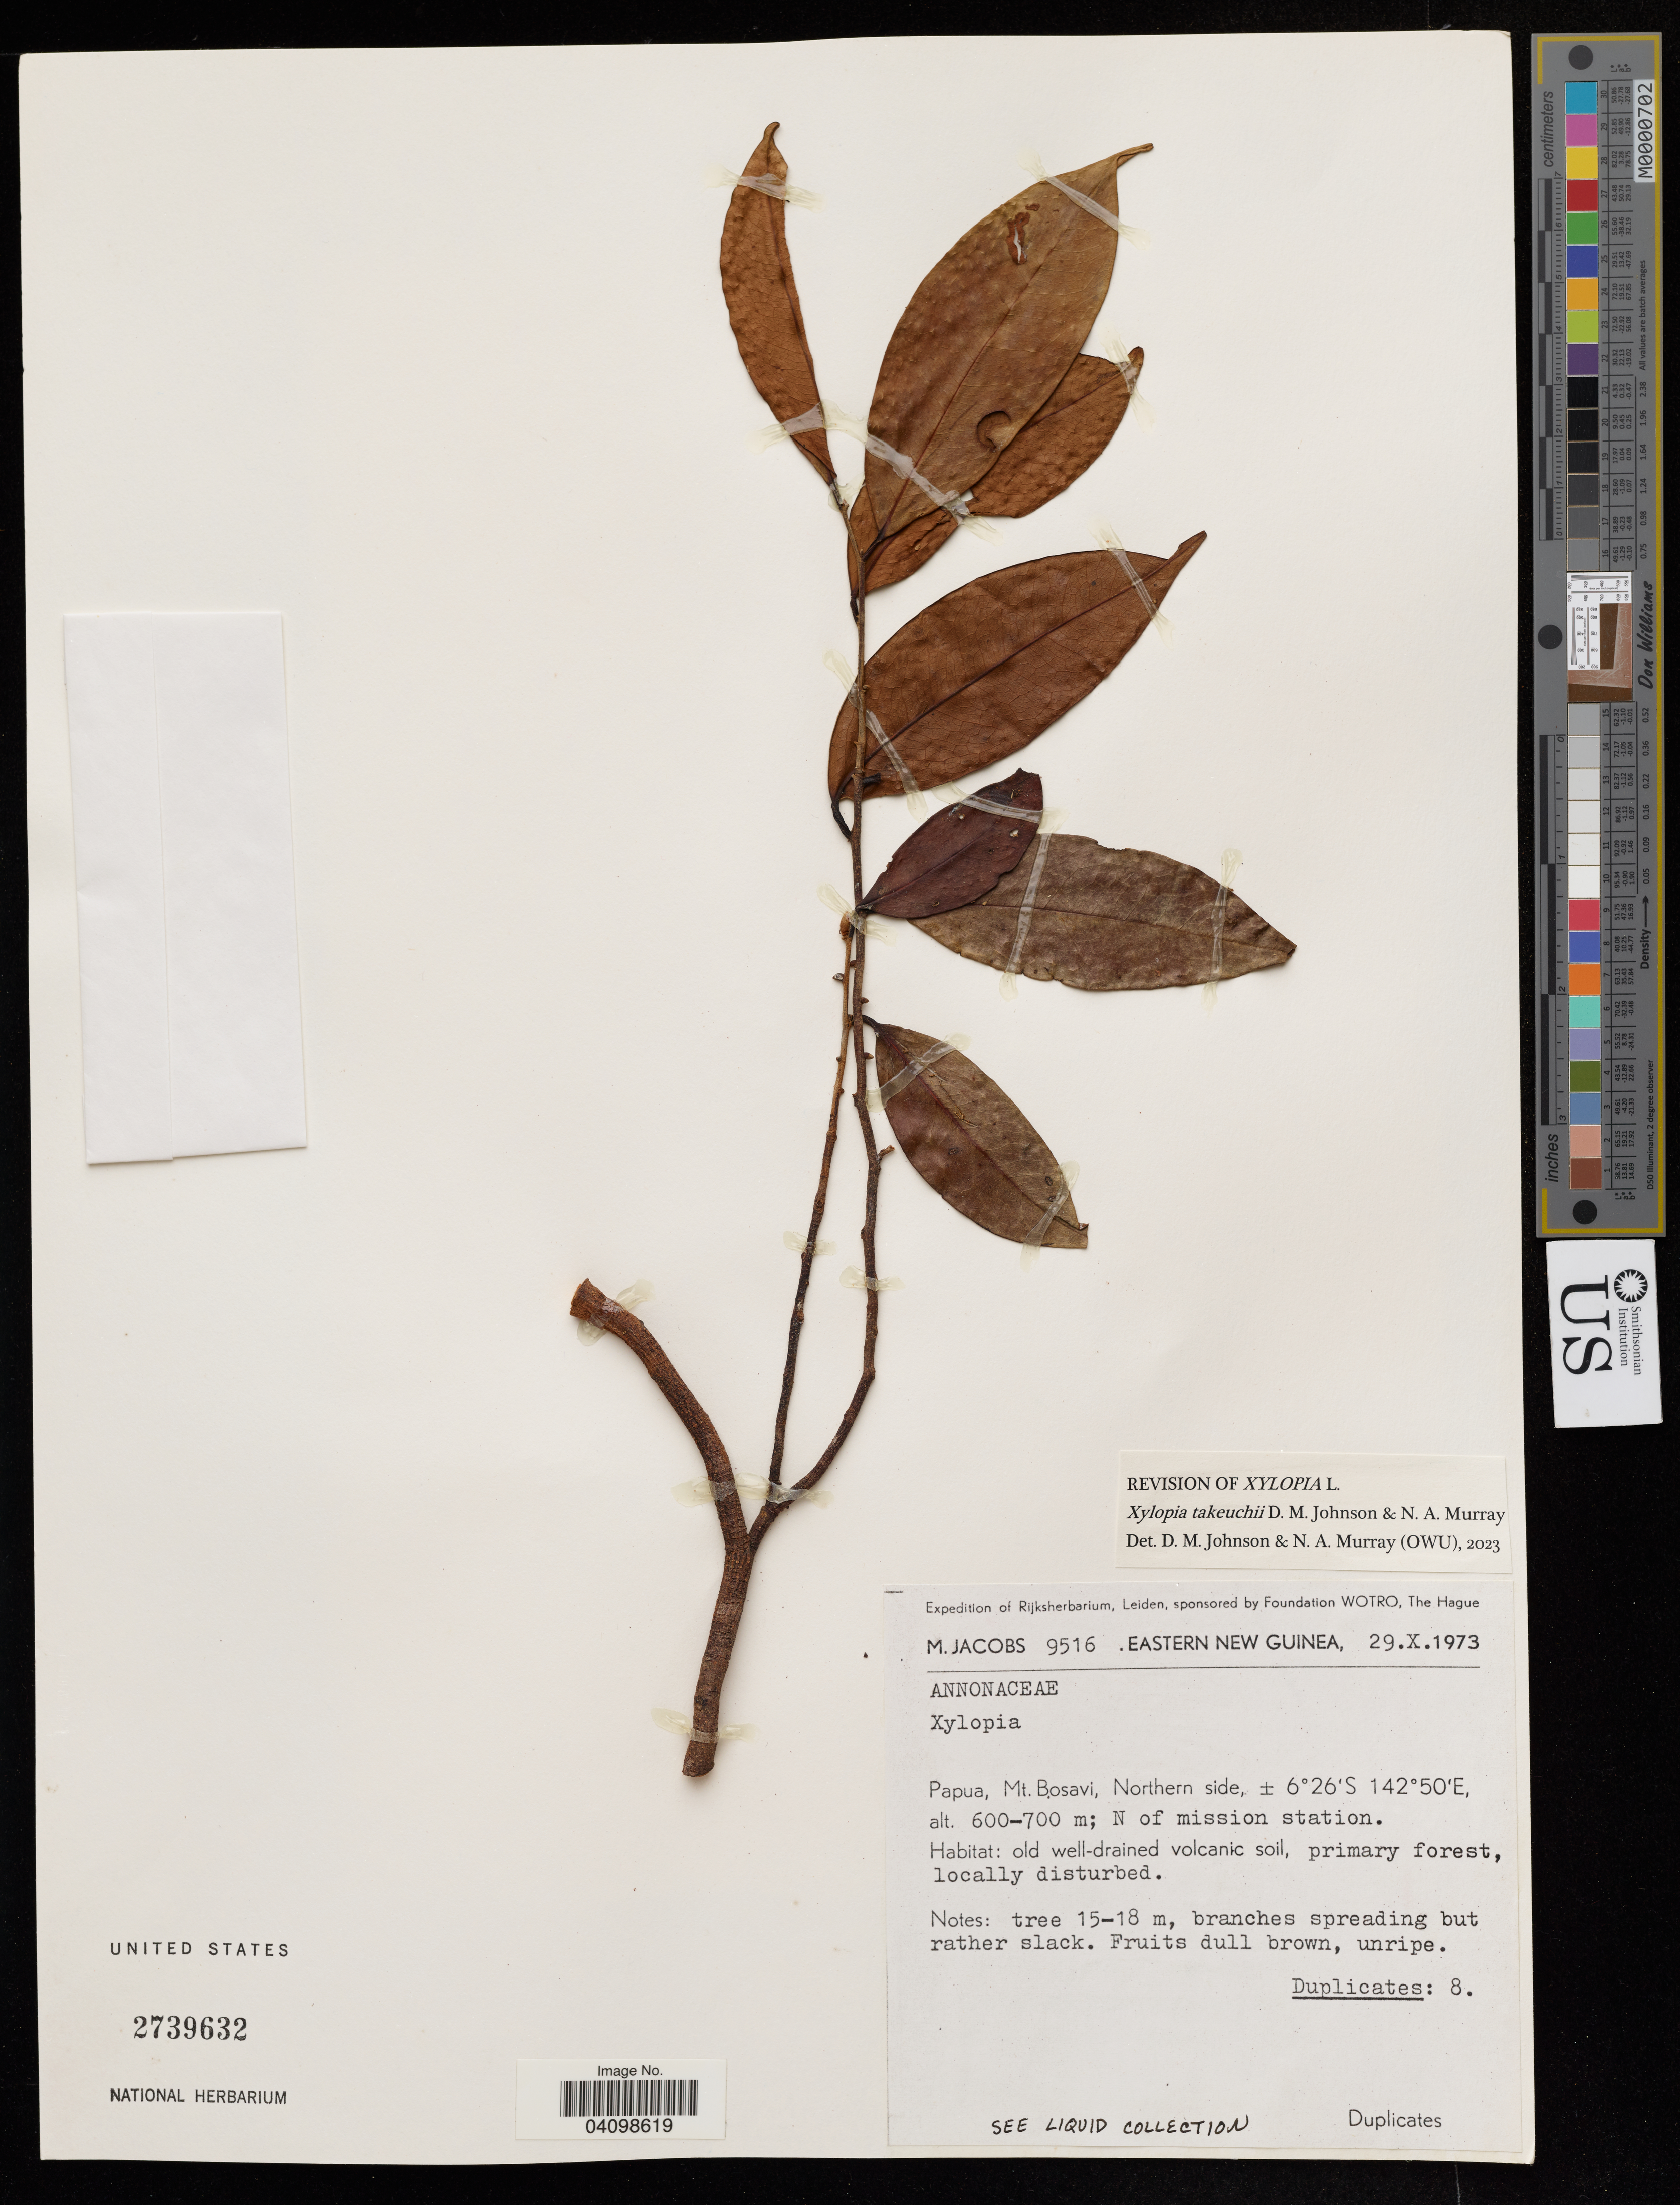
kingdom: Plantae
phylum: Tracheophyta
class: Magnoliopsida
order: Magnoliales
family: Annonaceae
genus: Xylopia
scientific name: Xylopia takeuchii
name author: D.M. Johnson & N.A. Murray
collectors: M. Jacobs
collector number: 9516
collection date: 1973-10-29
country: Indonesia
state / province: Papua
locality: Eastern New Guinea. Mt. Bosavi, Northern side. N of mission station.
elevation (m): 600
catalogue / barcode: US 2739632